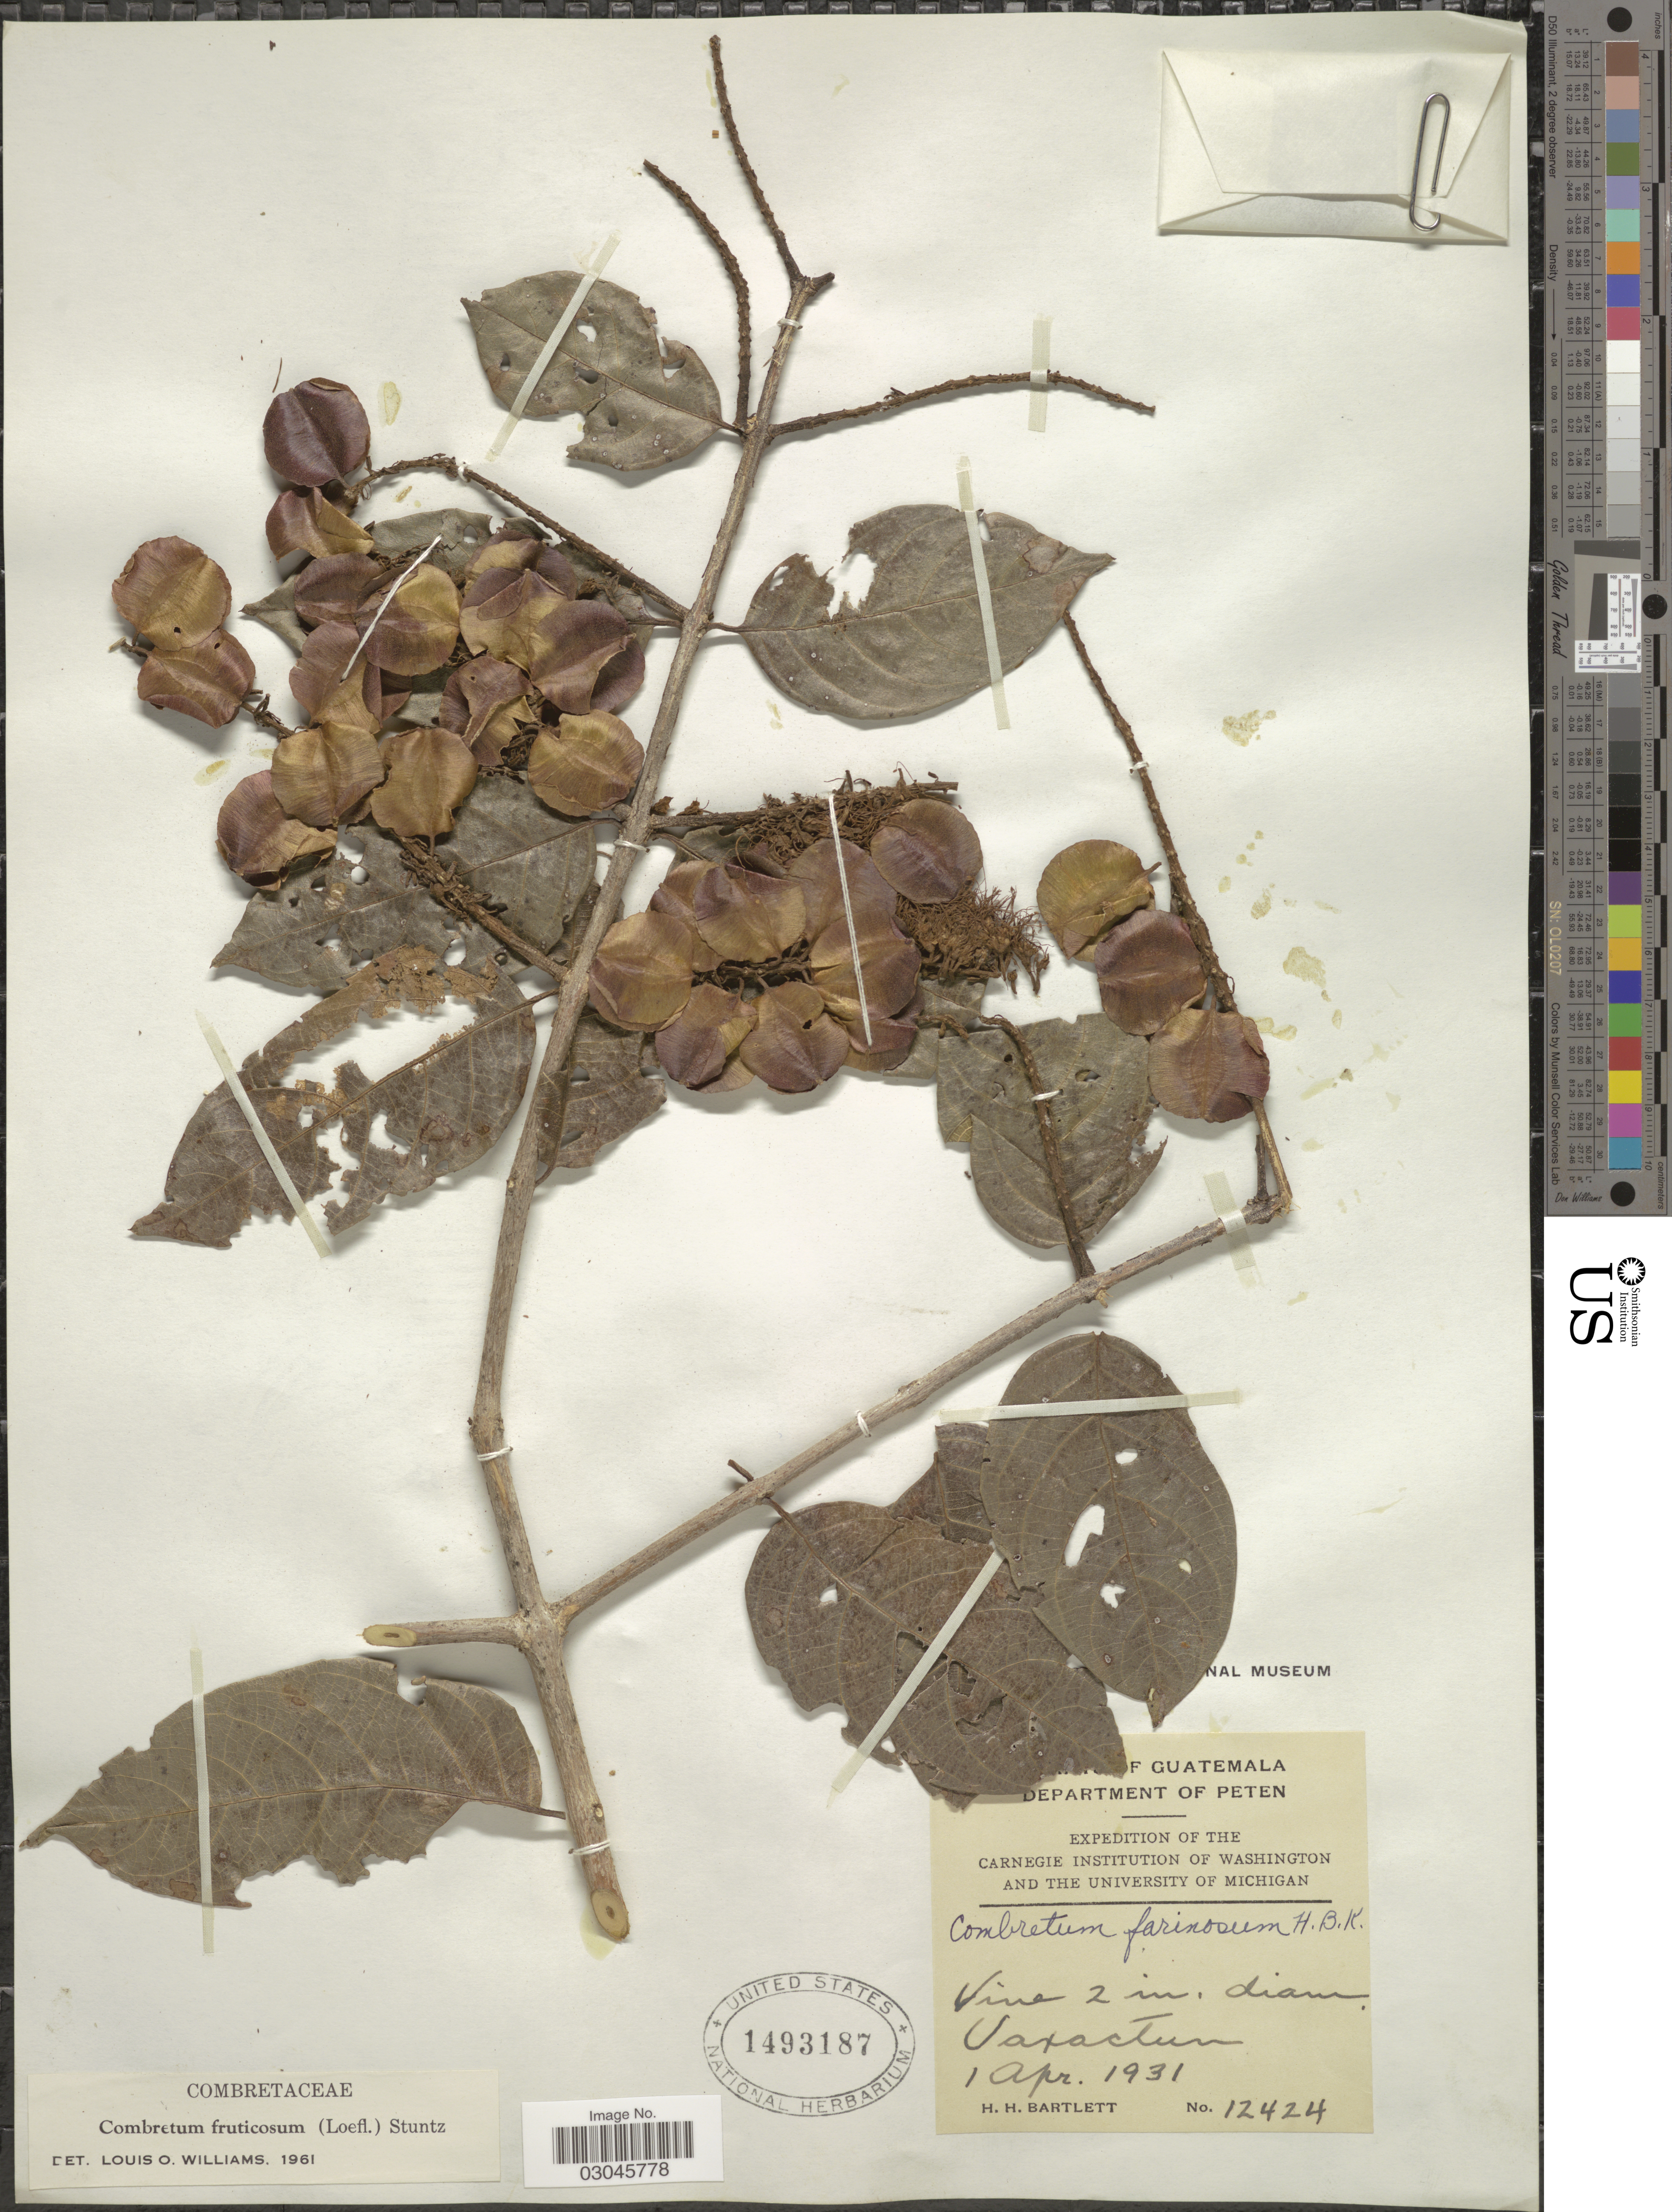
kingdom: Plantae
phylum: Tracheophyta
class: Magnoliopsida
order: Myrtales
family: Combretaceae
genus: Combretum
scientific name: Combretum fruticosum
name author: (Loefl.) Stuntz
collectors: H. H. Bartlett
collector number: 12424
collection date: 1931-04-01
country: Guatemala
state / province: El Petén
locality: Department of Peten. Uaxactun.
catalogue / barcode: US 1493187